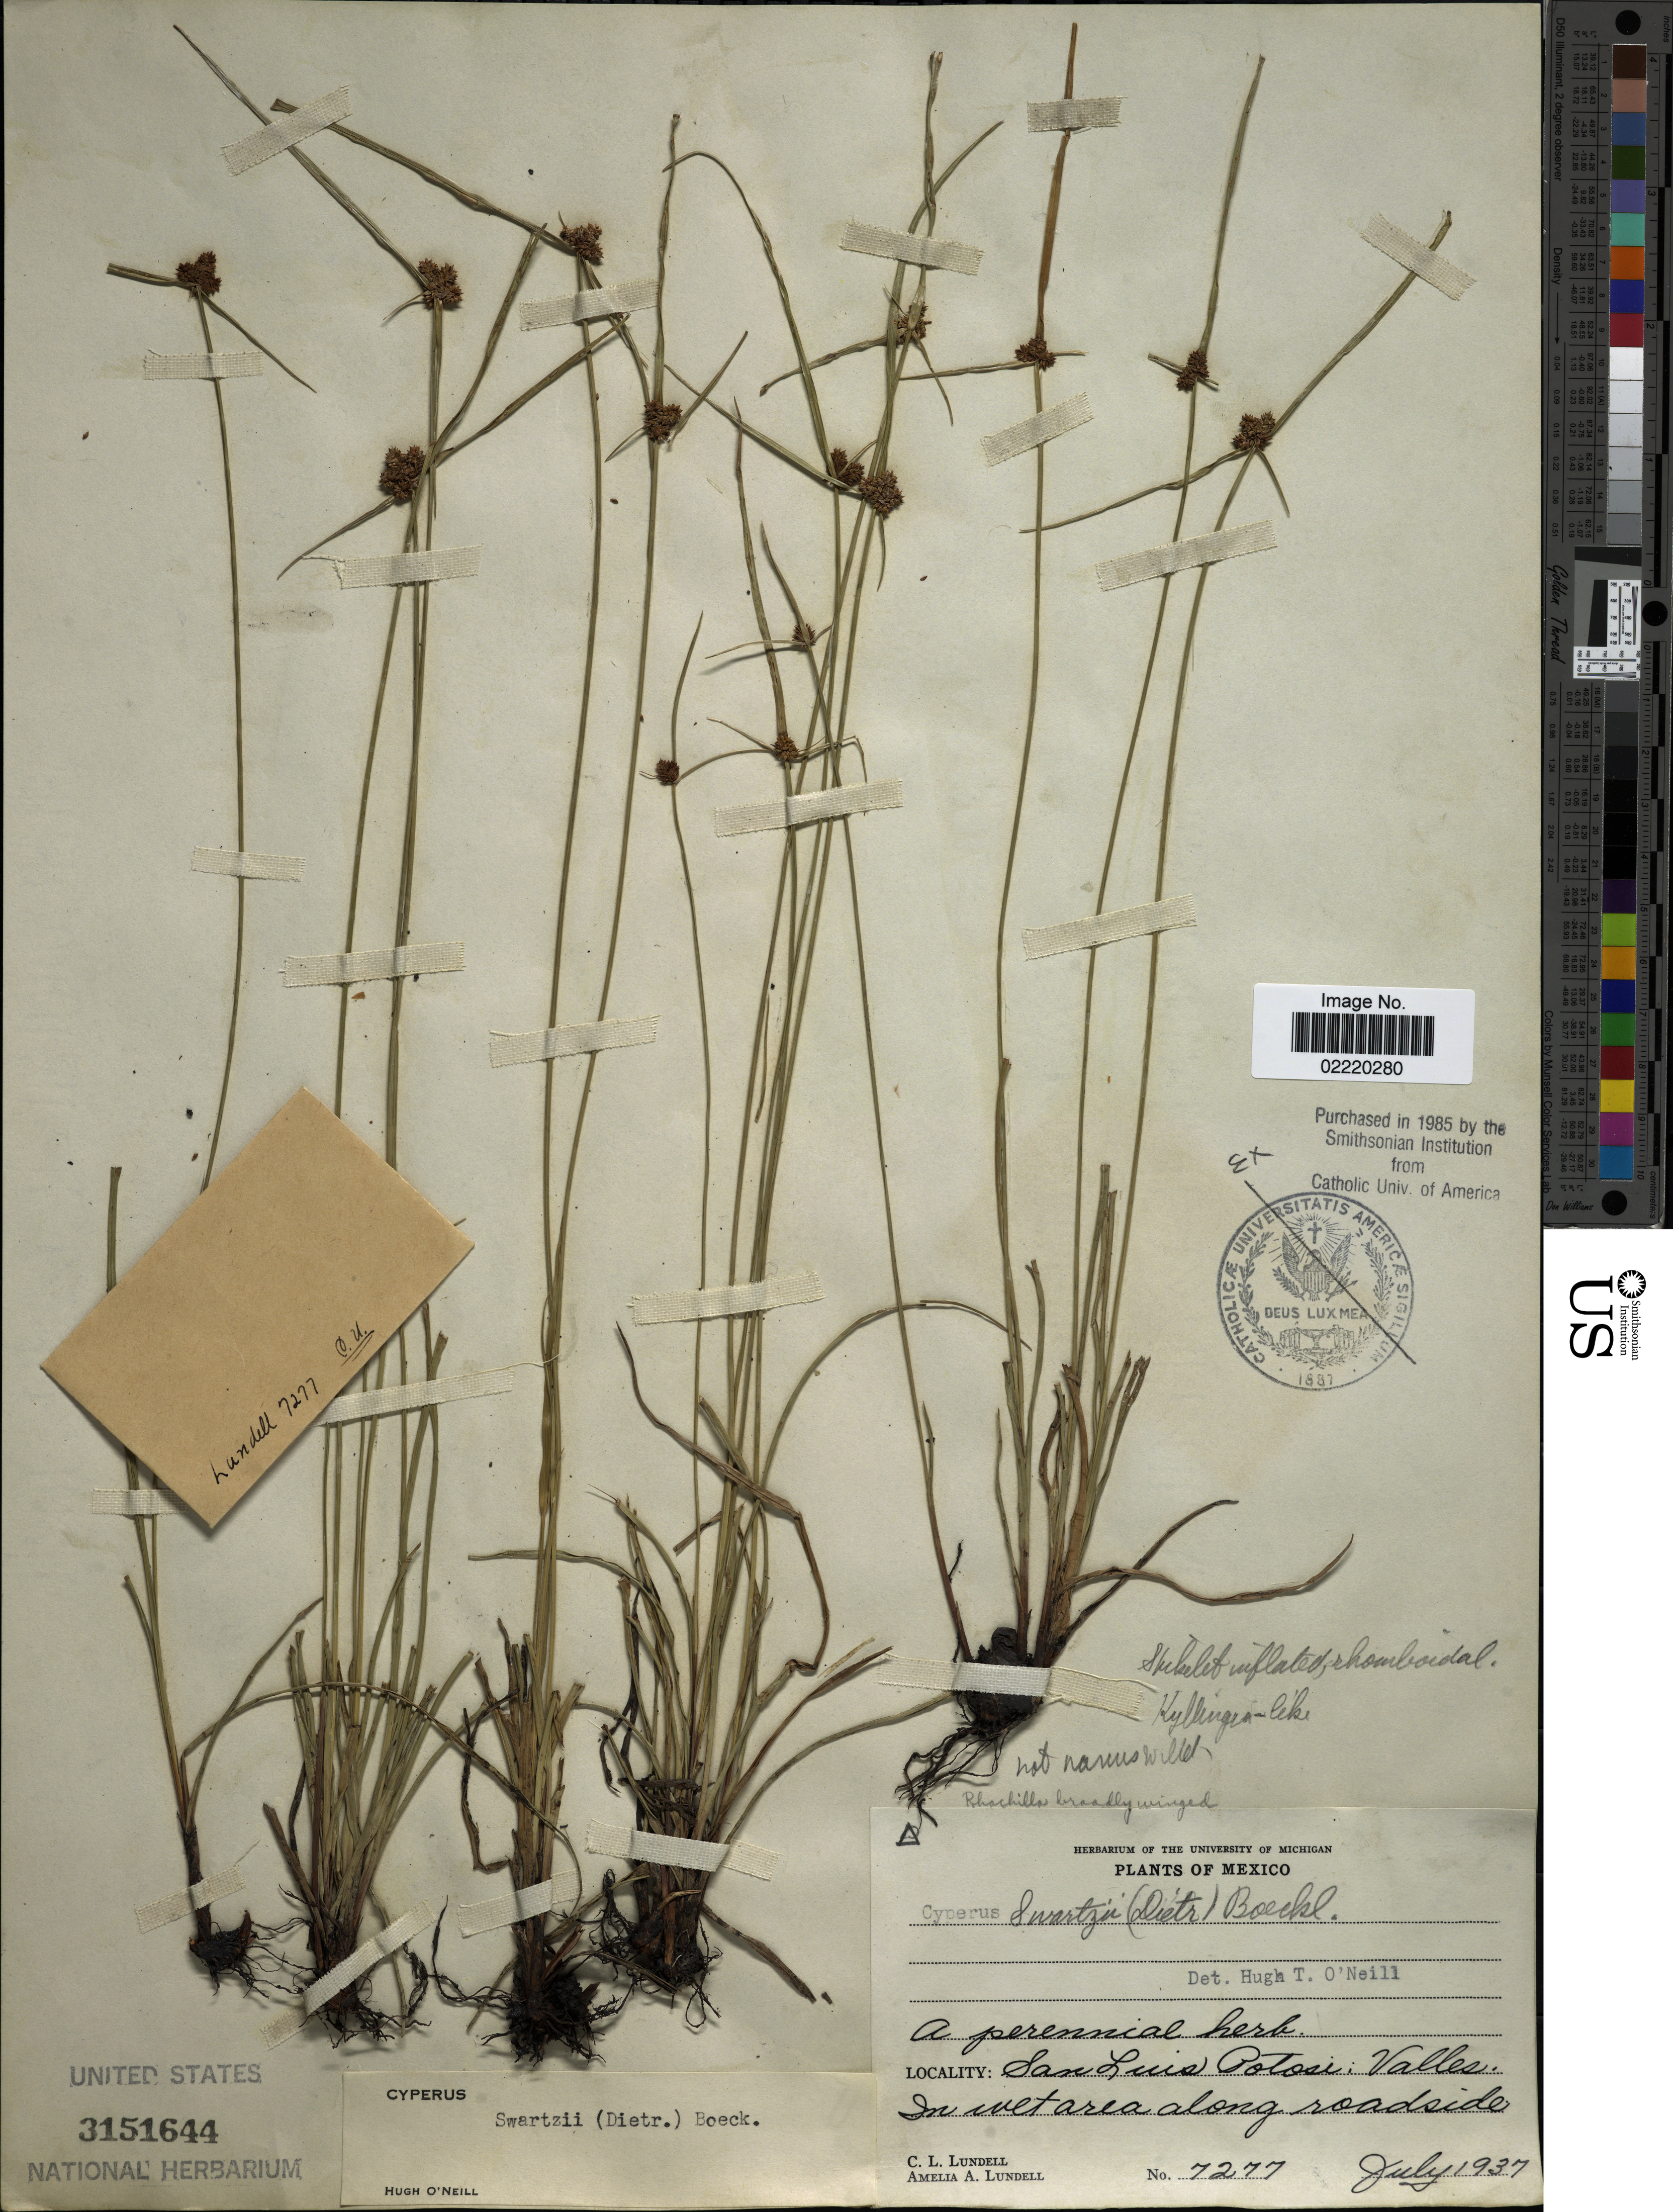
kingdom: Plantae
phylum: Tracheophyta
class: Liliopsida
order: Poales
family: Cyperaceae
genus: Cyperus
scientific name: Cyperus swartzii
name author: (A. Dietr.) Boeckeler ex Kük.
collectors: C. L. Lundell & A. A. Lundell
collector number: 7277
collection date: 1937-07-01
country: Mexico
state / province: San Luis Potosí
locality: Valles, in wet area along roadside.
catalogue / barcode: US 3151644